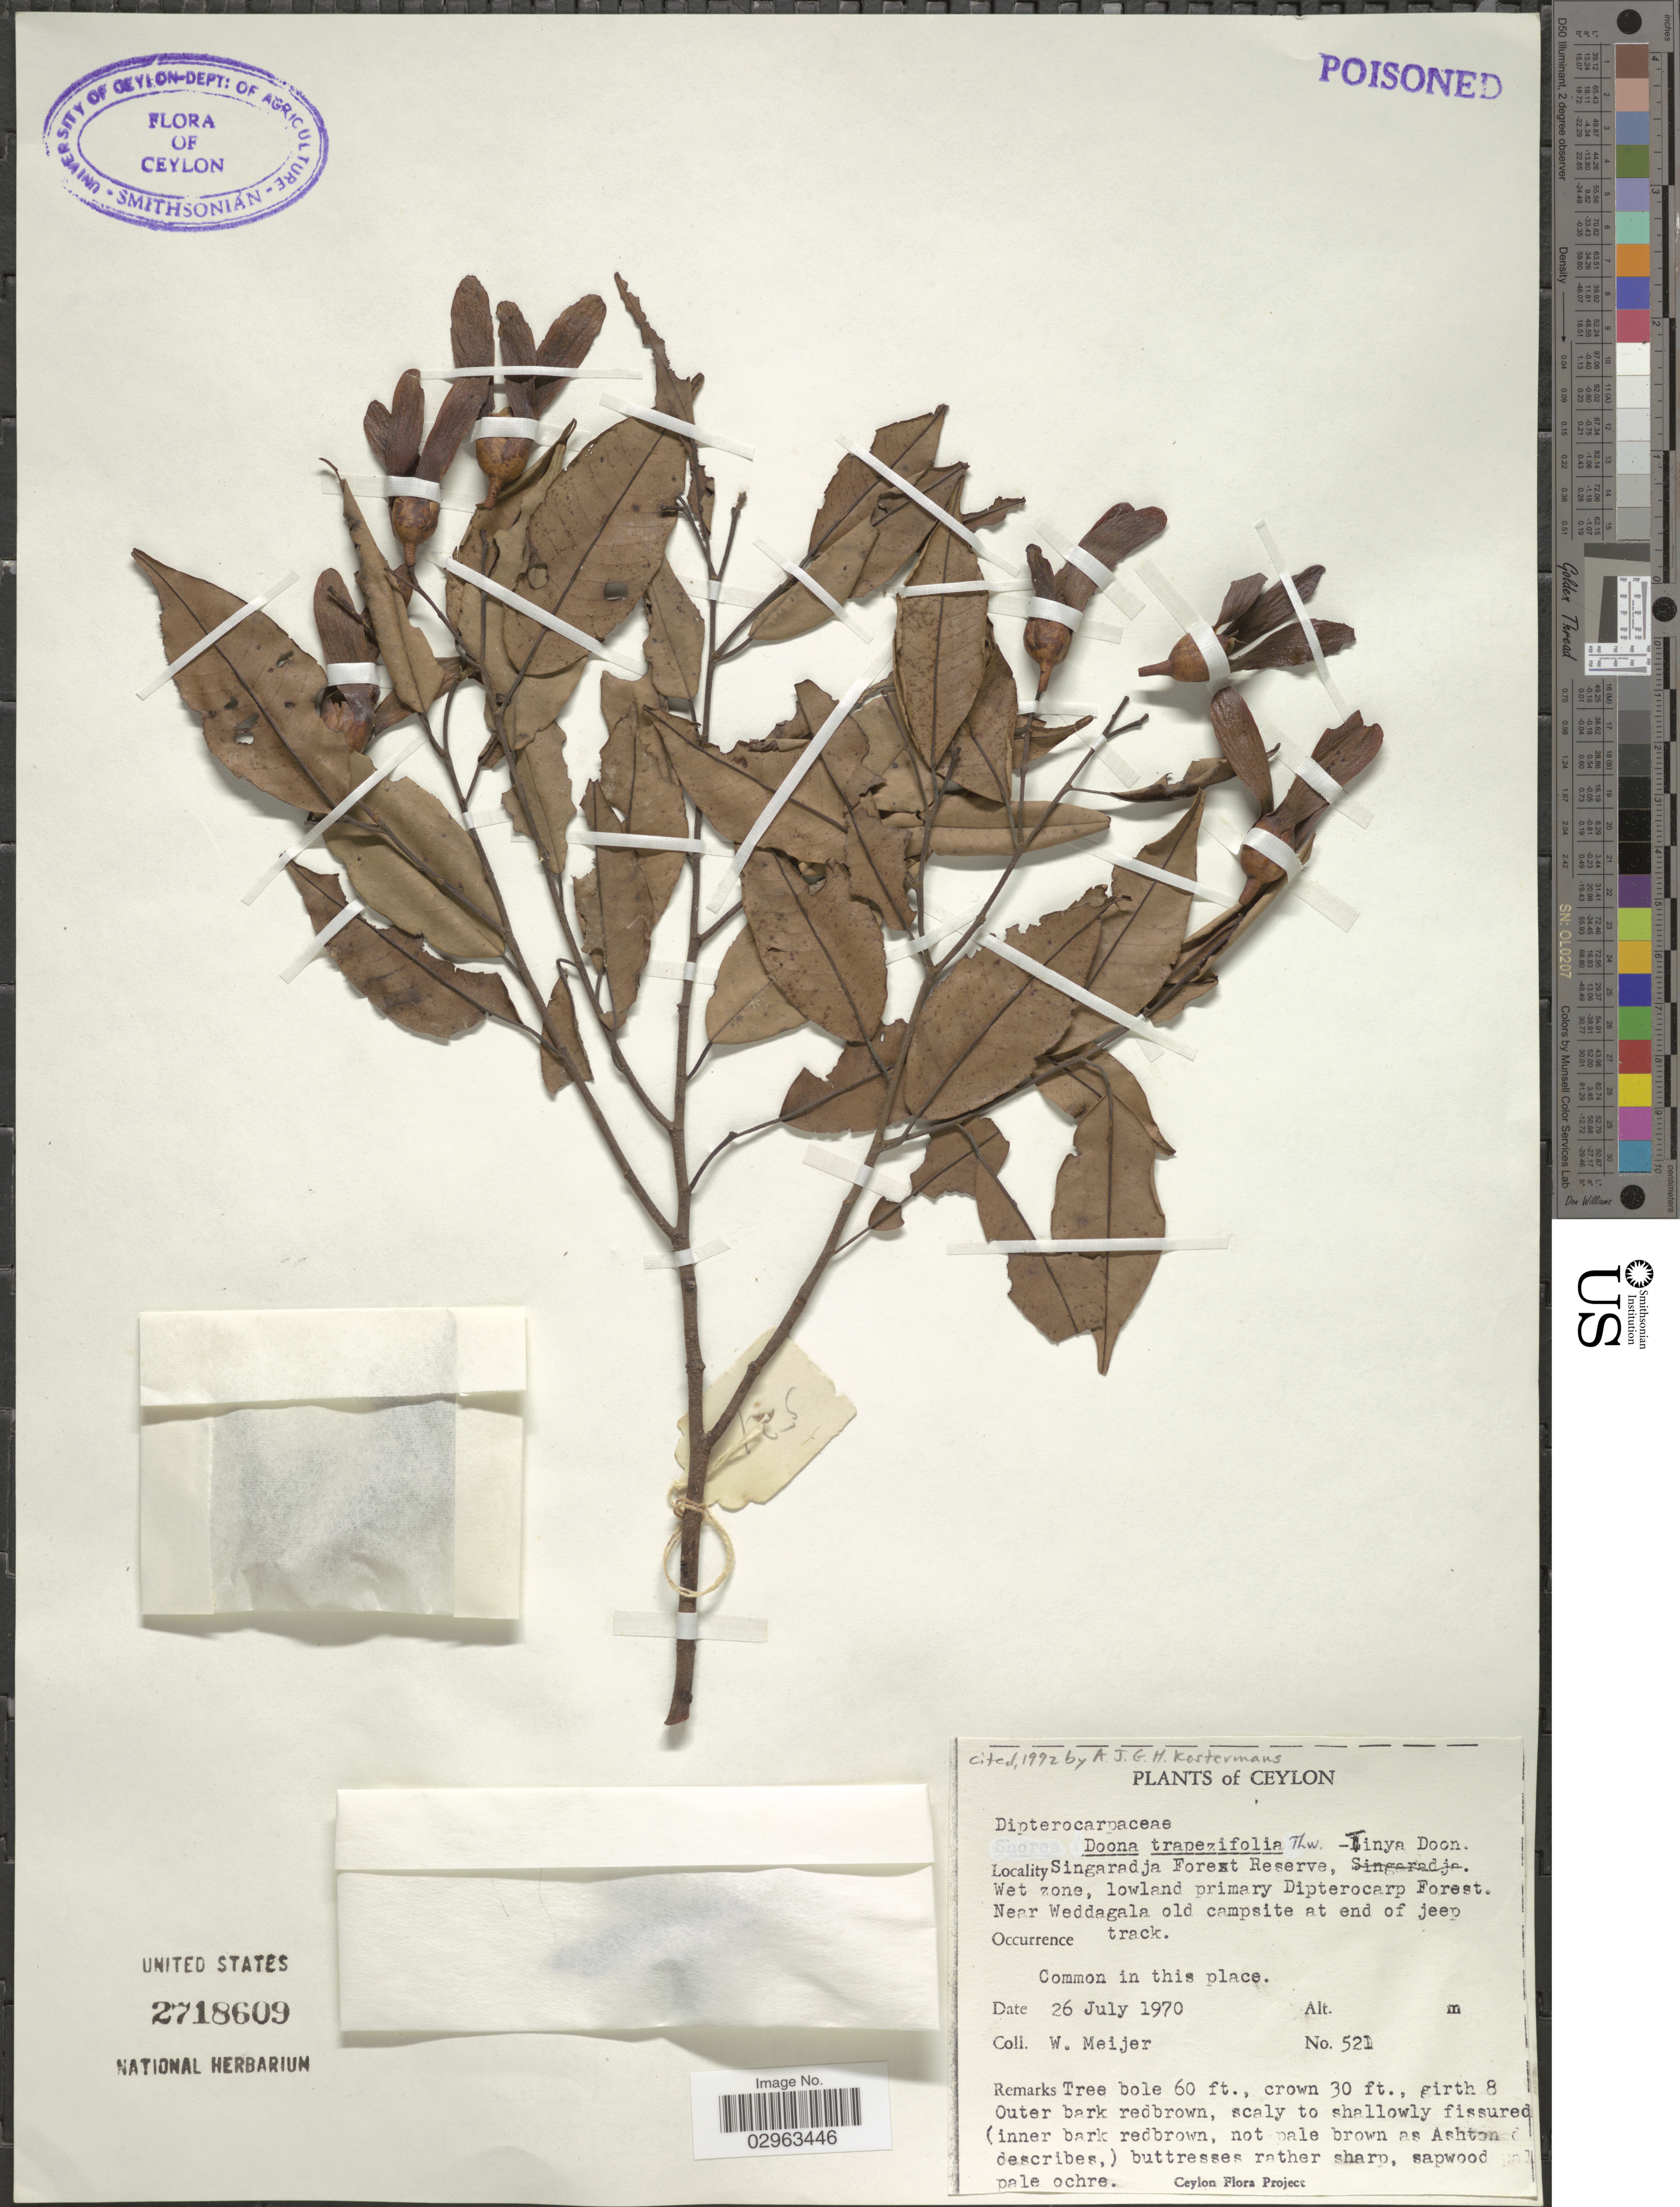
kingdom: Plantae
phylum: Tracheophyta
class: Magnoliopsida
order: Malvales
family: Dipterocarpaceae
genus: Doona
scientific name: Doona trapezifolia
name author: Thwaites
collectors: W. Meijer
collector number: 521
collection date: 1970-07-26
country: Sri Lanka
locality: Ceylon. Singaradja Forest Reserve. Near Weddagala old campsite at end of jeep track.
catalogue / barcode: US 2718609